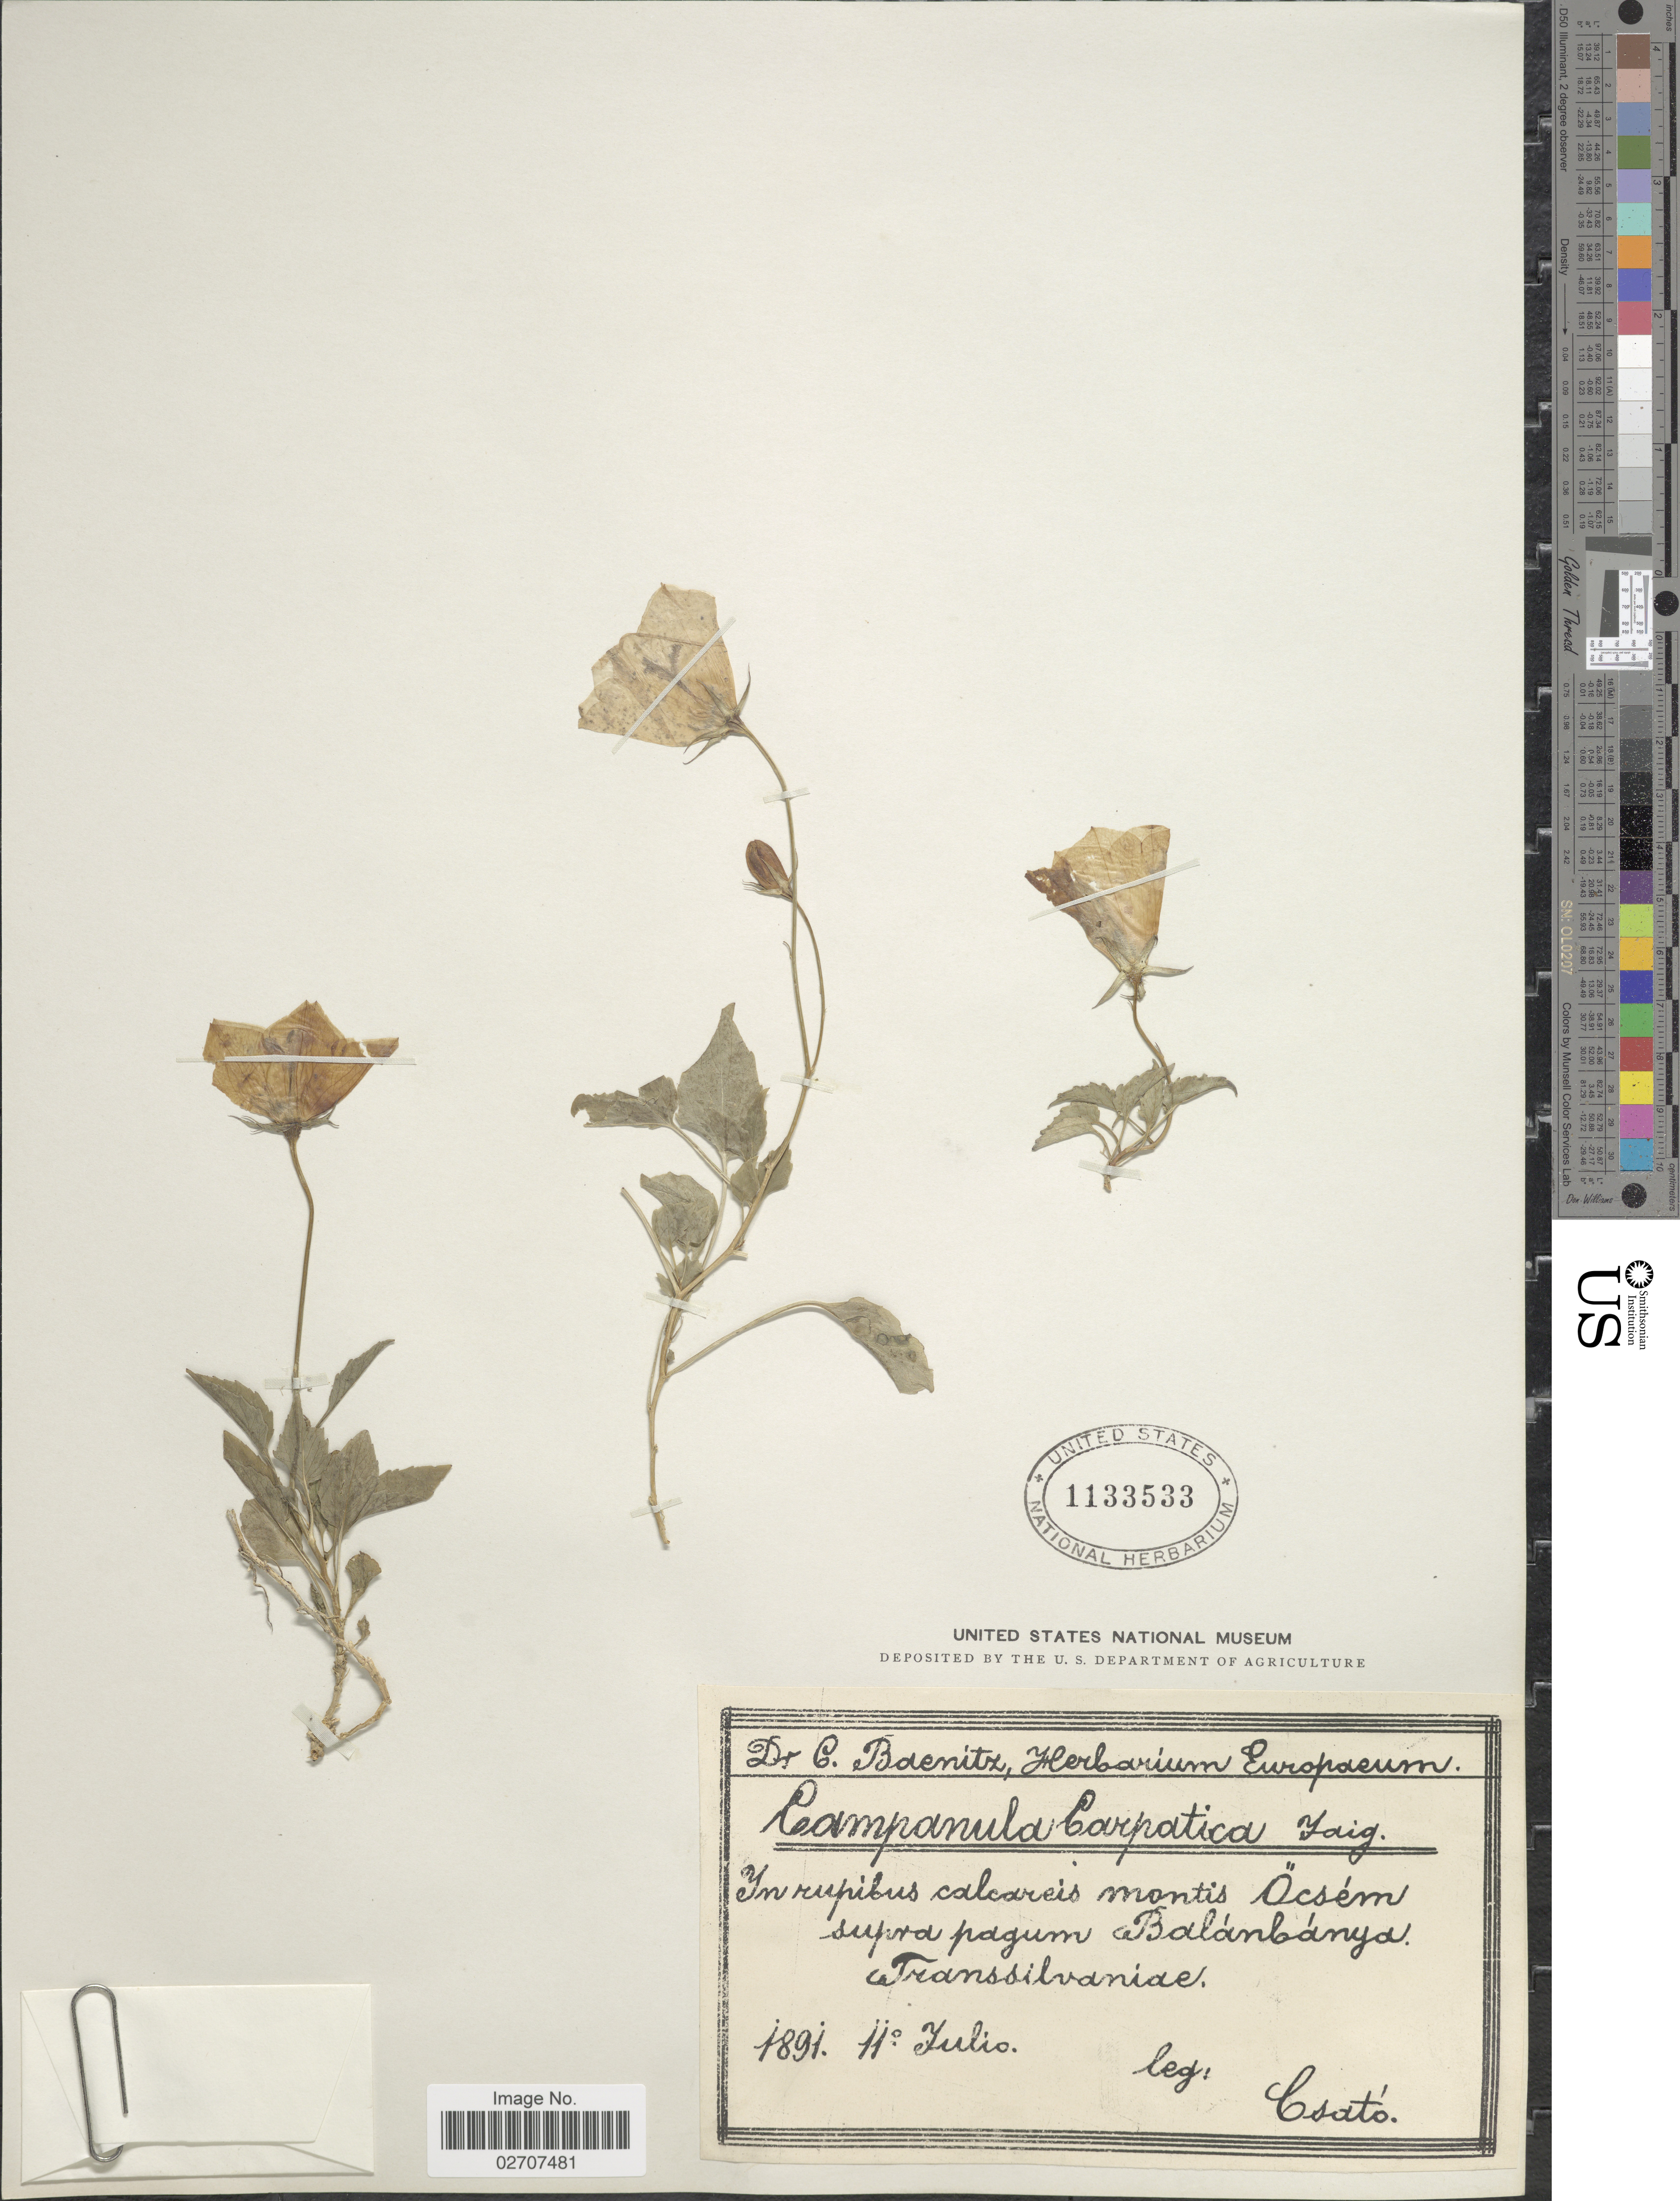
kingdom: Plantae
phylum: Tracheophyta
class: Magnoliopsida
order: Asterales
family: Campanulaceae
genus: Campanula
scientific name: Campanula carpatica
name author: Jacq.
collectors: Csató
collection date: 1891-07-11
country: Romania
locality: In rupibus calcareis montis Ocsem supra pagum Balanbanya Transsilvania. [interpreted]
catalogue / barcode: US 1133533